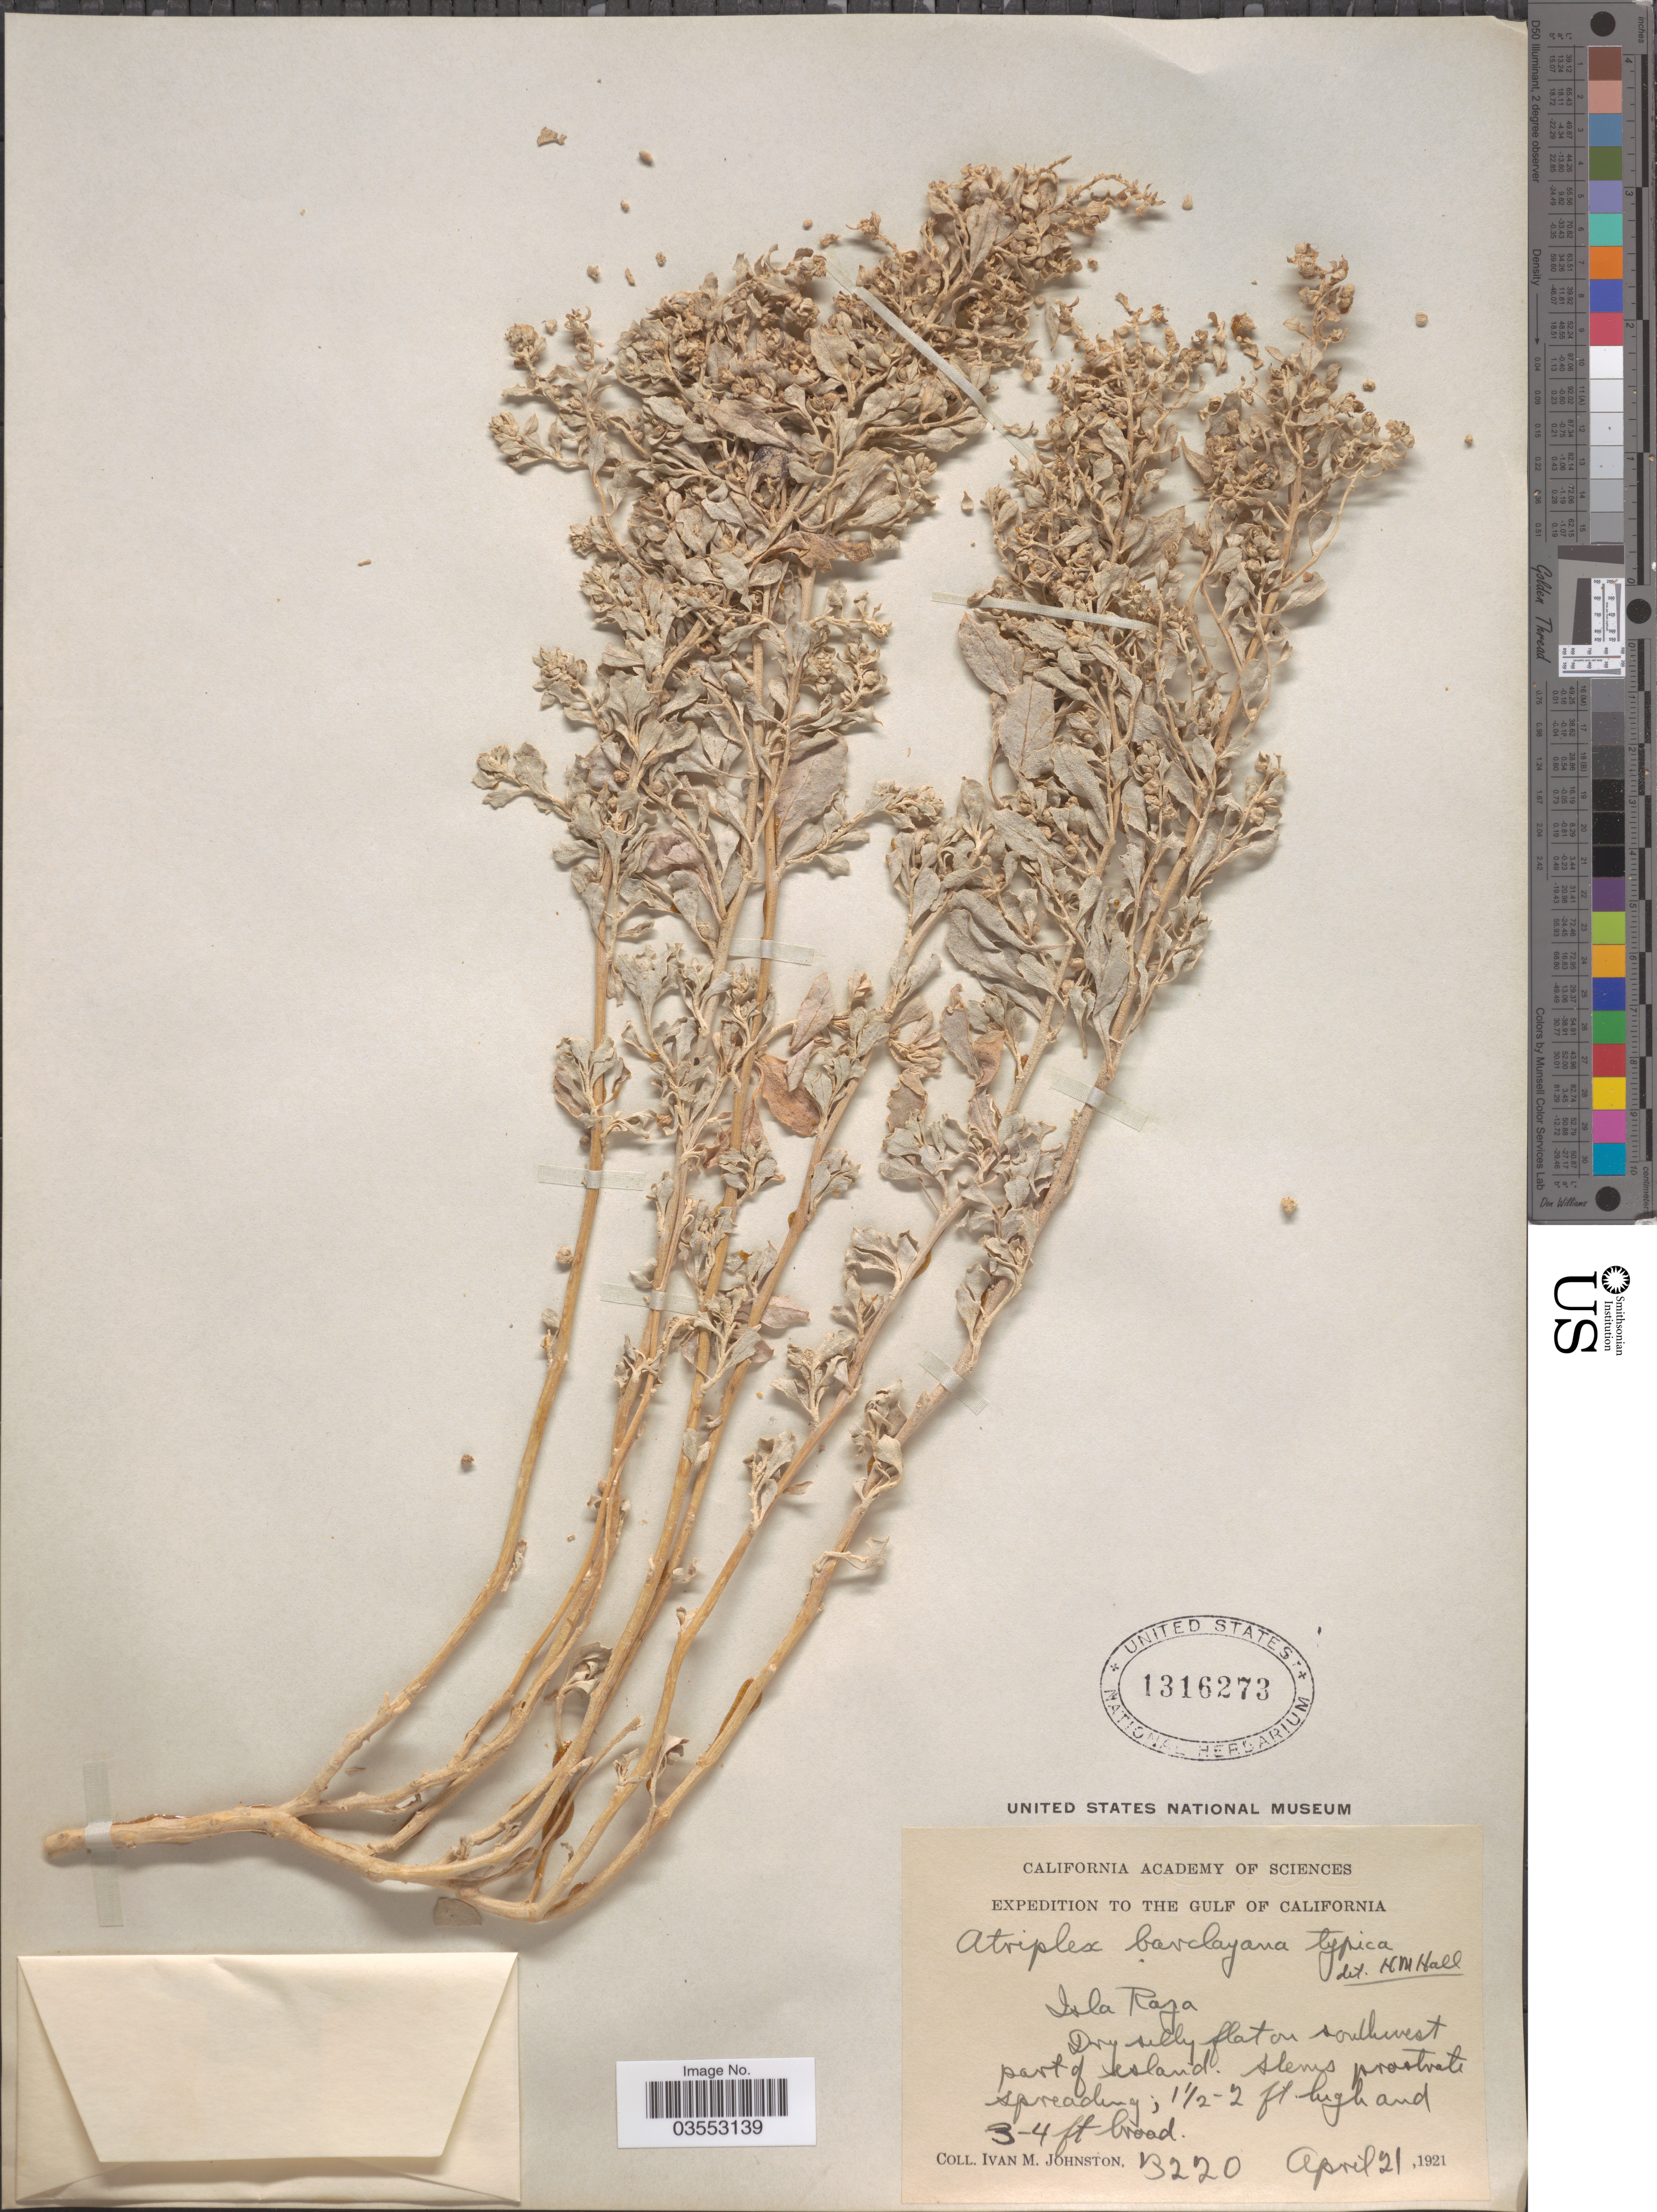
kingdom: Plantae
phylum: Tracheophyta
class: Magnoliopsida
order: Caryophyllales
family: Amaranthaceae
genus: Atriplex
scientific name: Atriplex barclayana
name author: (Benth.) D. Dietr.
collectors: I.M. Johnston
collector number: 3220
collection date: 1921-04-21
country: Mexico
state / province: Baja California Norte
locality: The Gulf of California. Isla Raja. Dry silly flat on southwest part of island.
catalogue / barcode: US 1316273